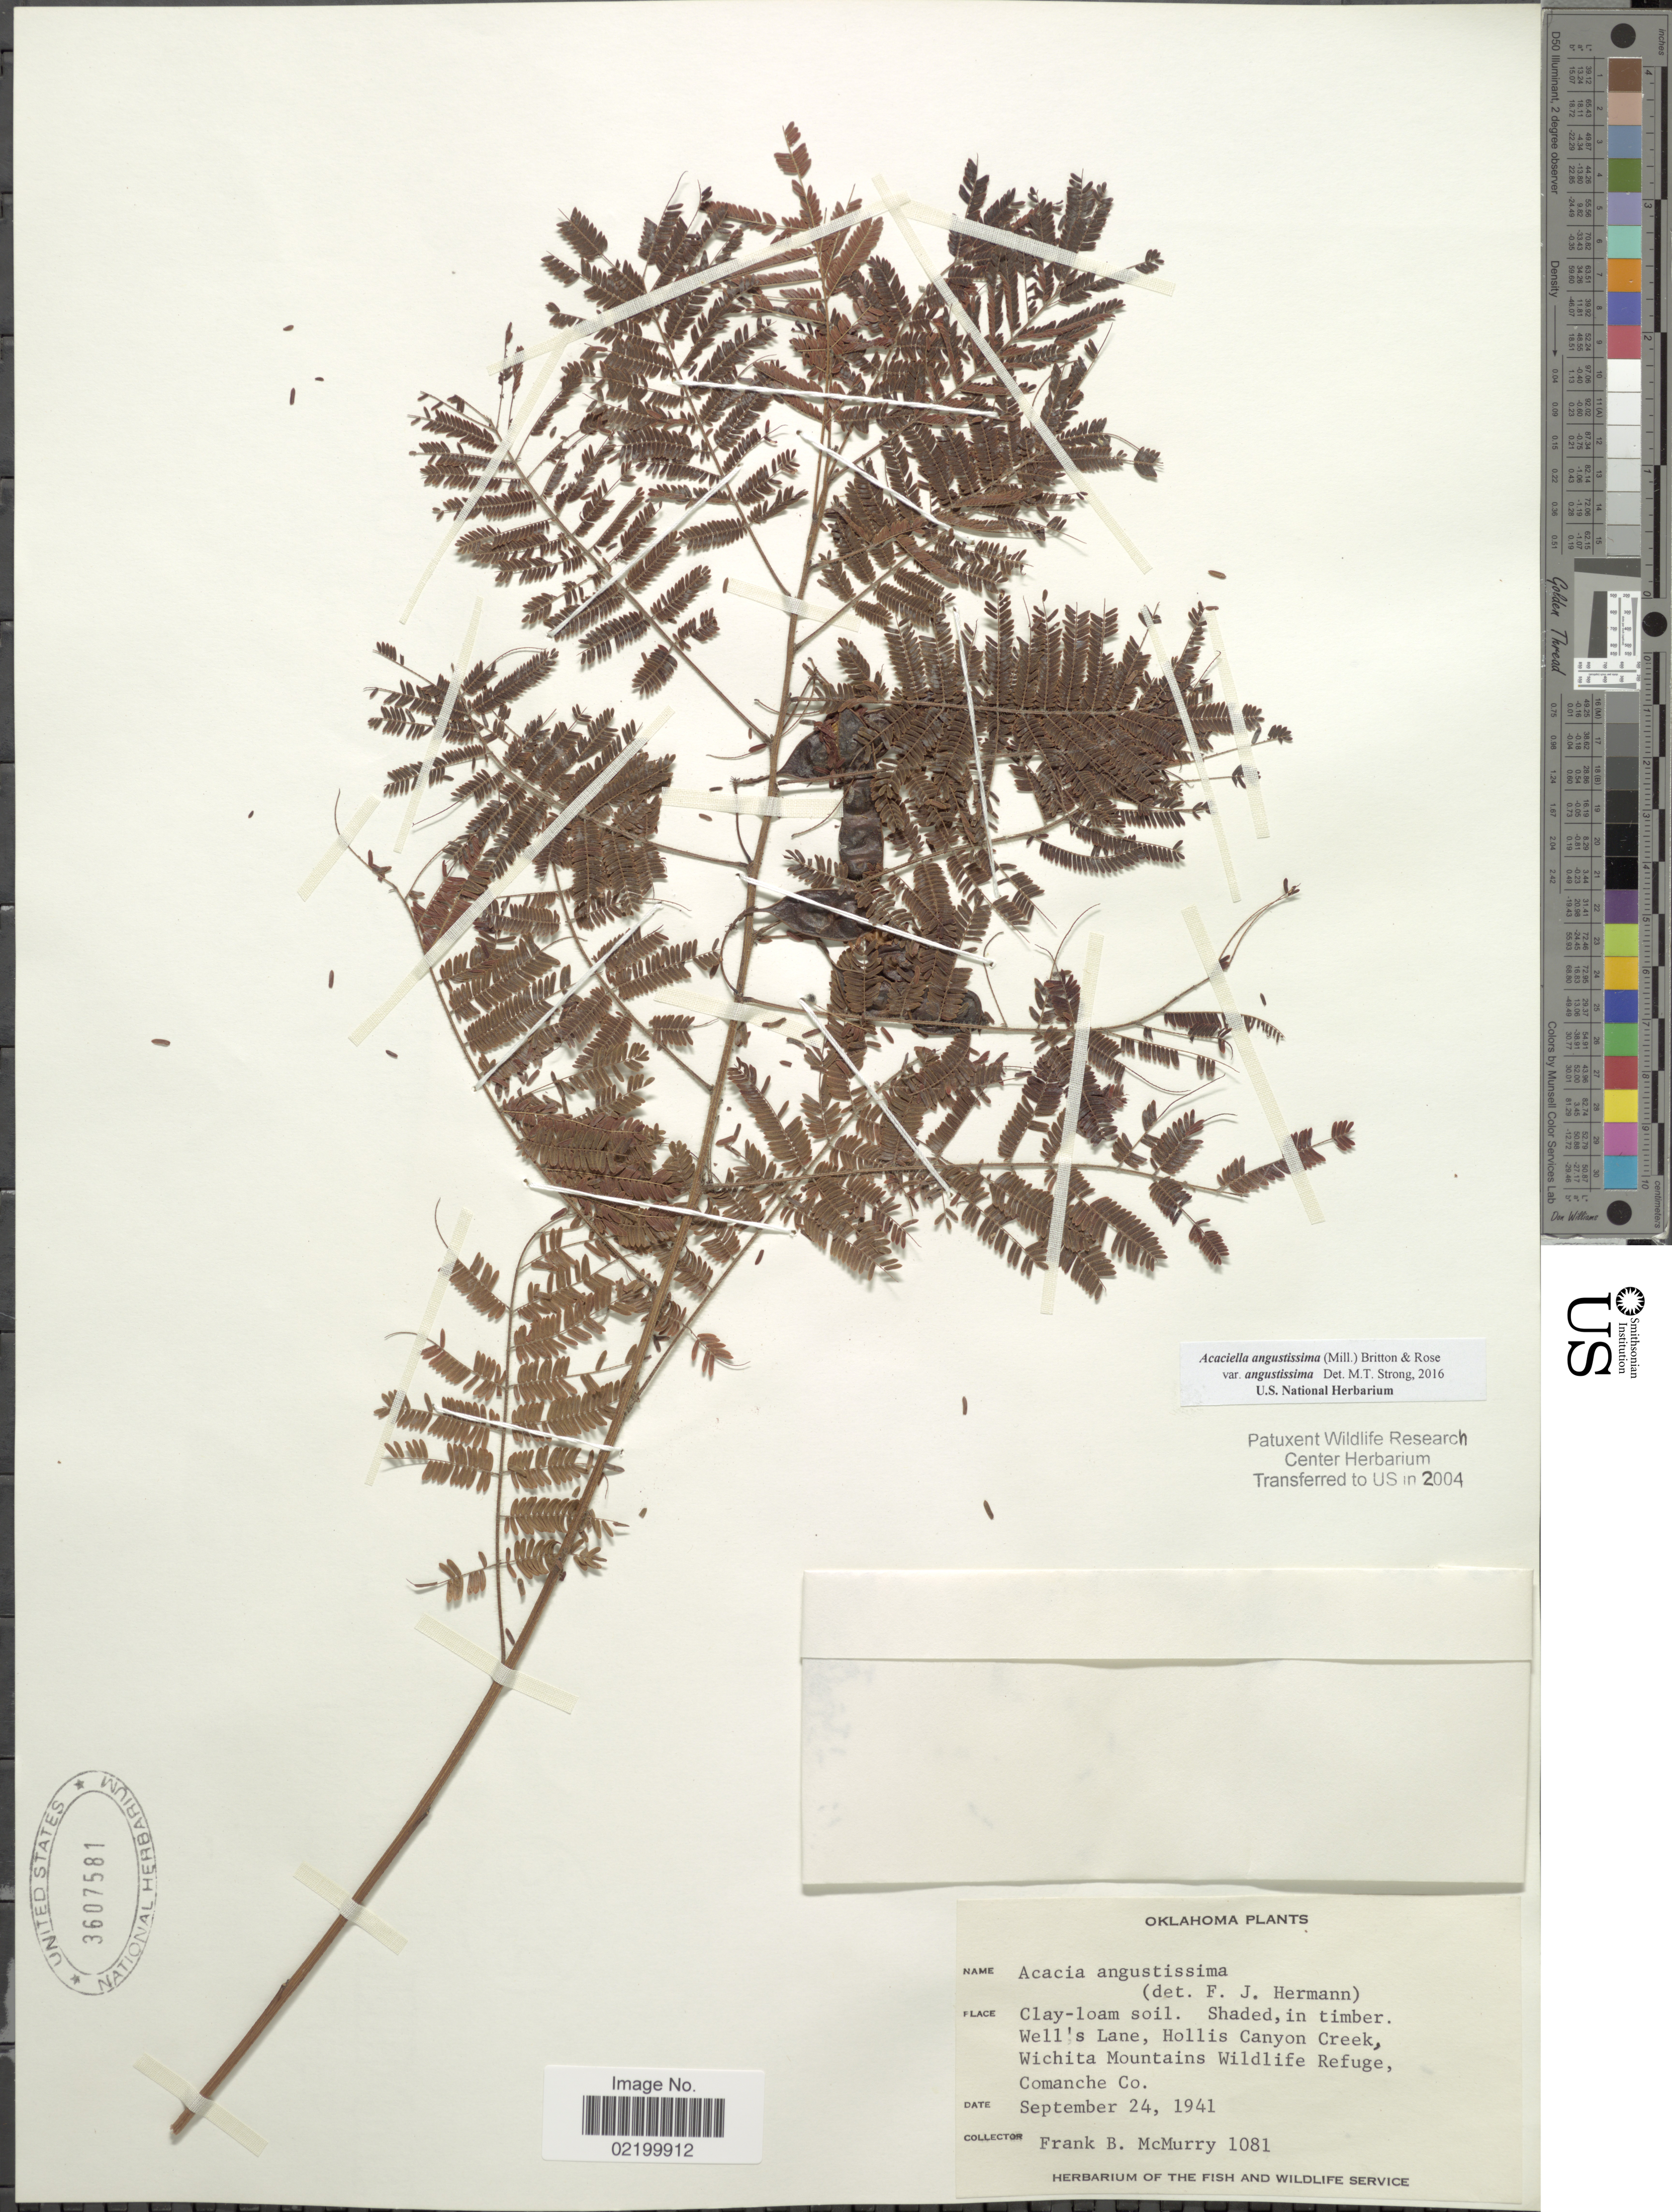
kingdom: Plantae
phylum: Tracheophyta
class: Magnoliopsida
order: Fabales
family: Fabaceae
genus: Acaciella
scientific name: Acaciella angustissima var. angustissima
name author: (Mill.) Britton & Rose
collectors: F. B. McMurry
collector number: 1081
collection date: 1941-09-24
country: United States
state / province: Oklahoma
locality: Well's Lame, Hollis Canyon CVreek, Wichita Mountains Wildlife Refuge, Comanche Co.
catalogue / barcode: US 3607581